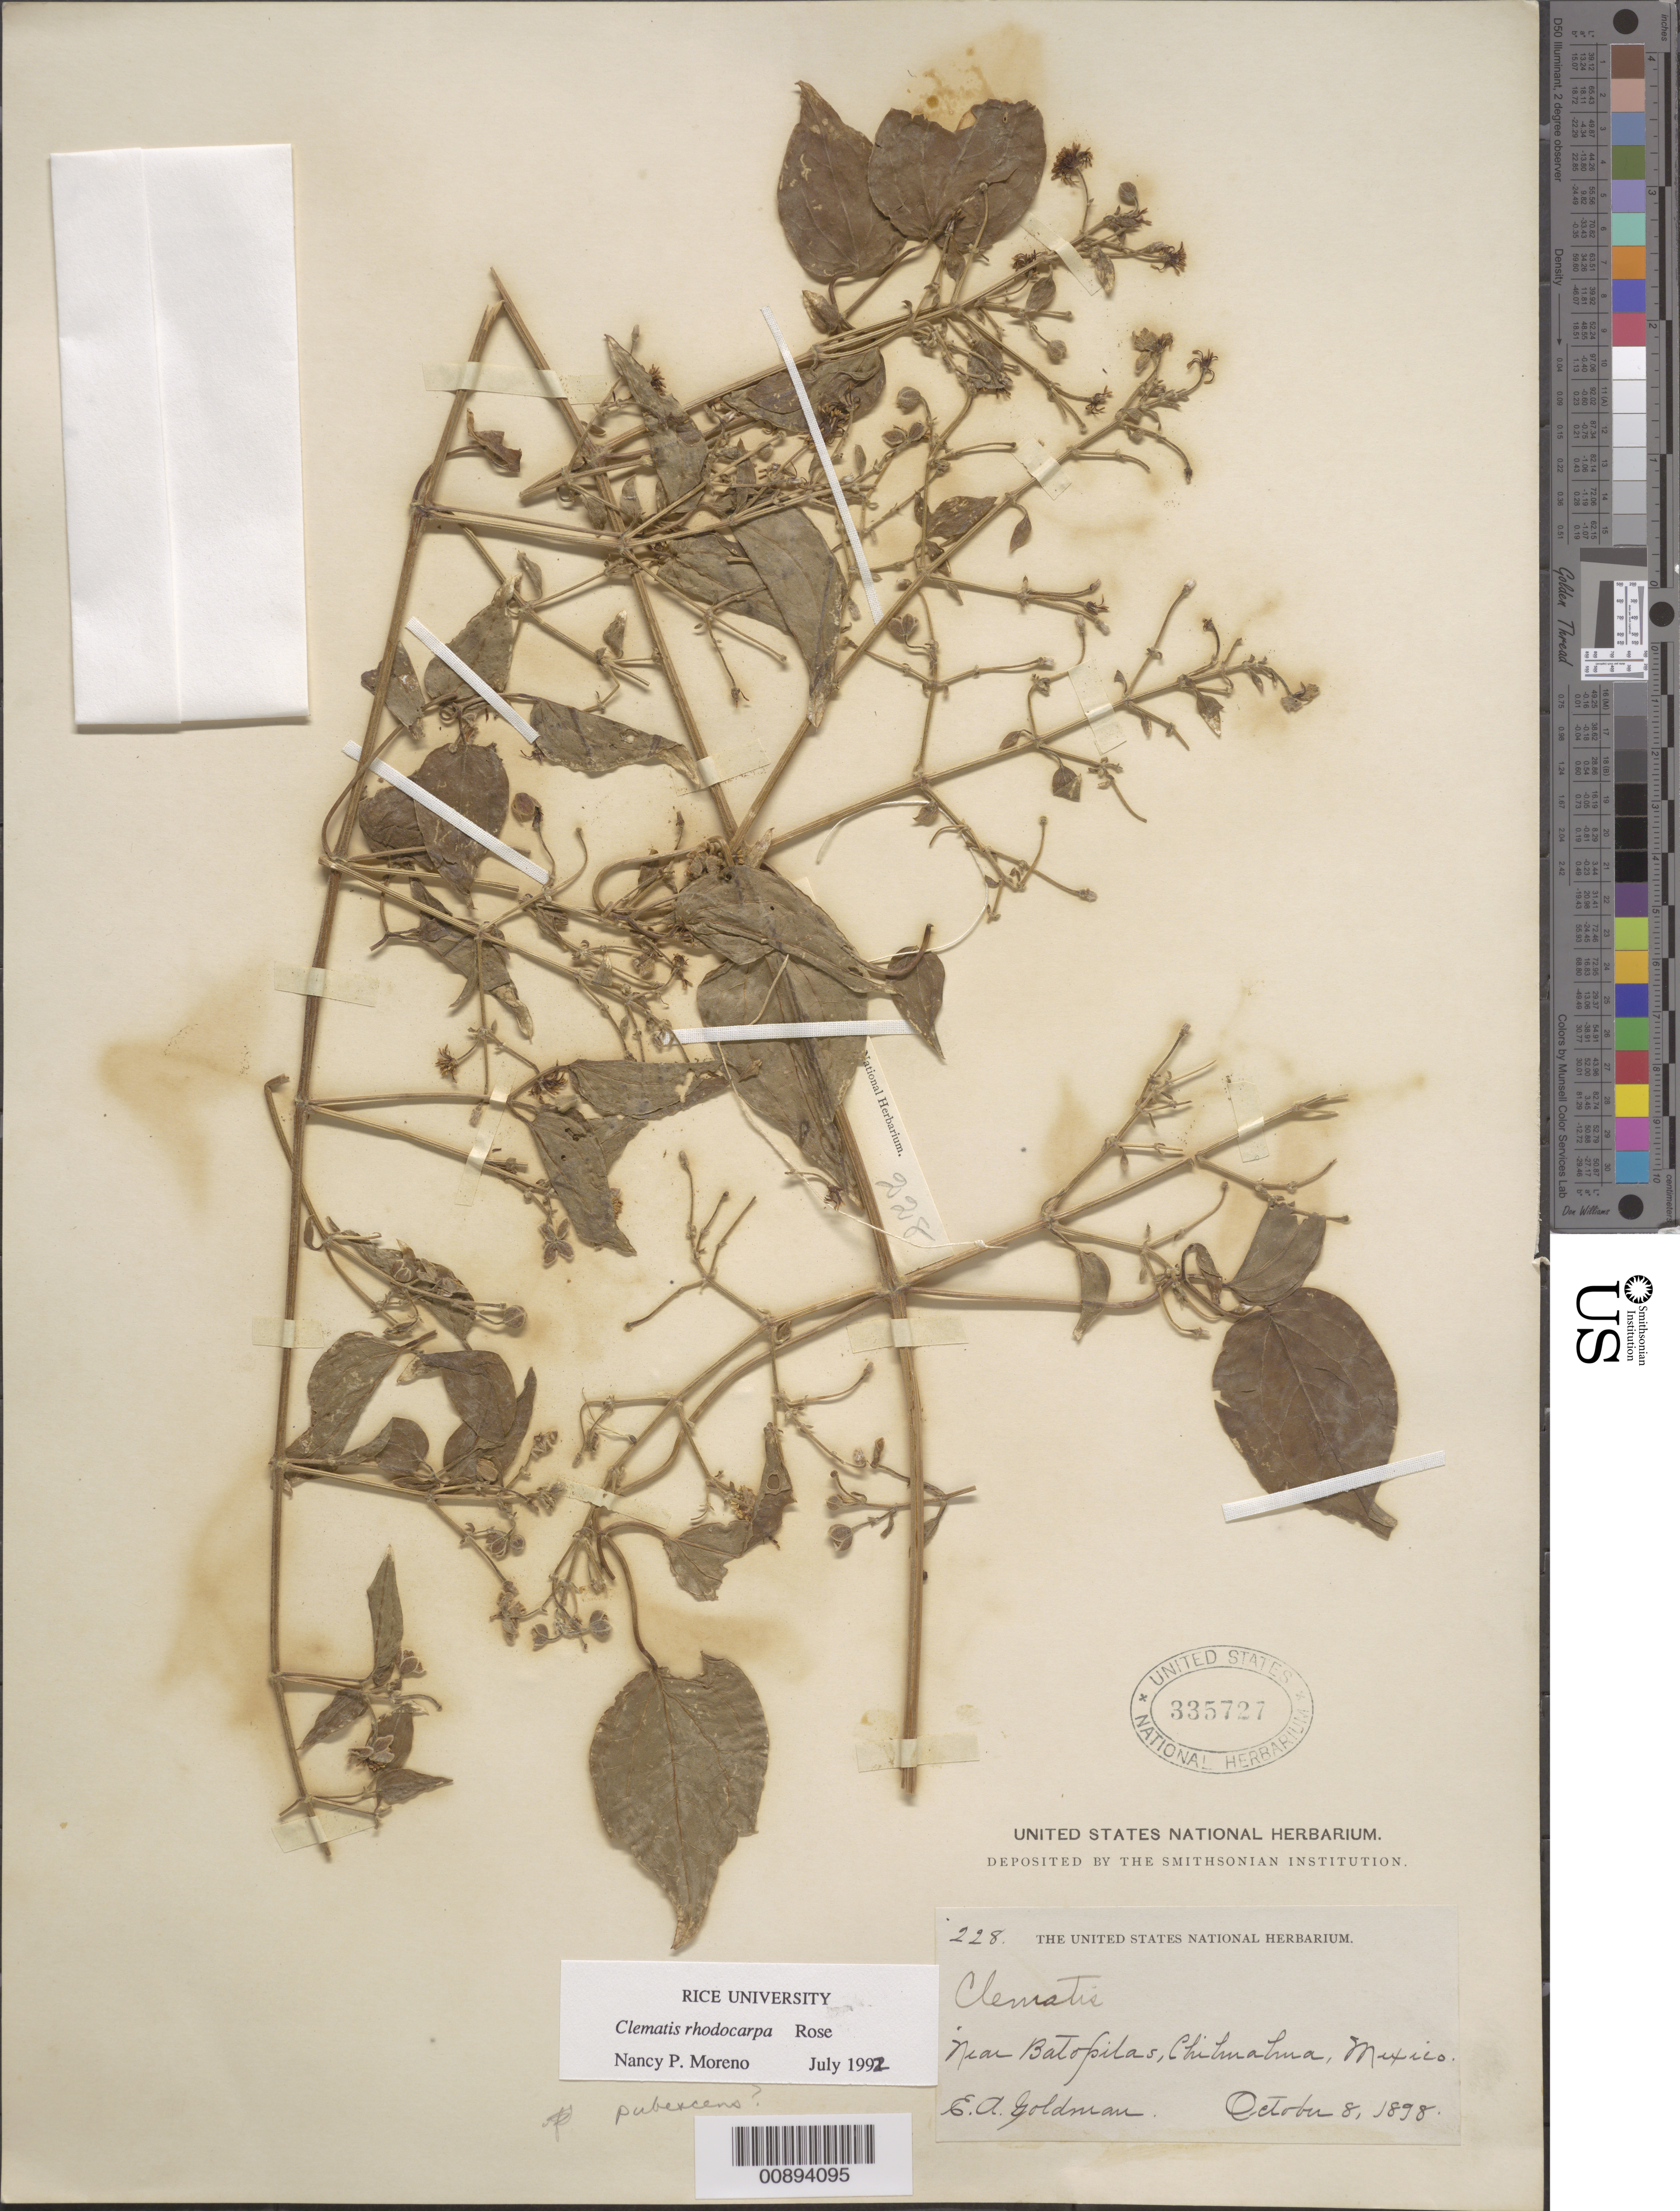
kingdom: Plantae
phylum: Tracheophyta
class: Magnoliopsida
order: Ranunculales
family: Ranunculaceae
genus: Clematis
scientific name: Clematis rhodocarpa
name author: Rose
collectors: E. A. Goldman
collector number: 228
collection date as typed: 08 Oct 1898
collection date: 1898-10-08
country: Mexico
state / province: Chihuahua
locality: Near Batopilas, Chihuahua.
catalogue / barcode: US 335727